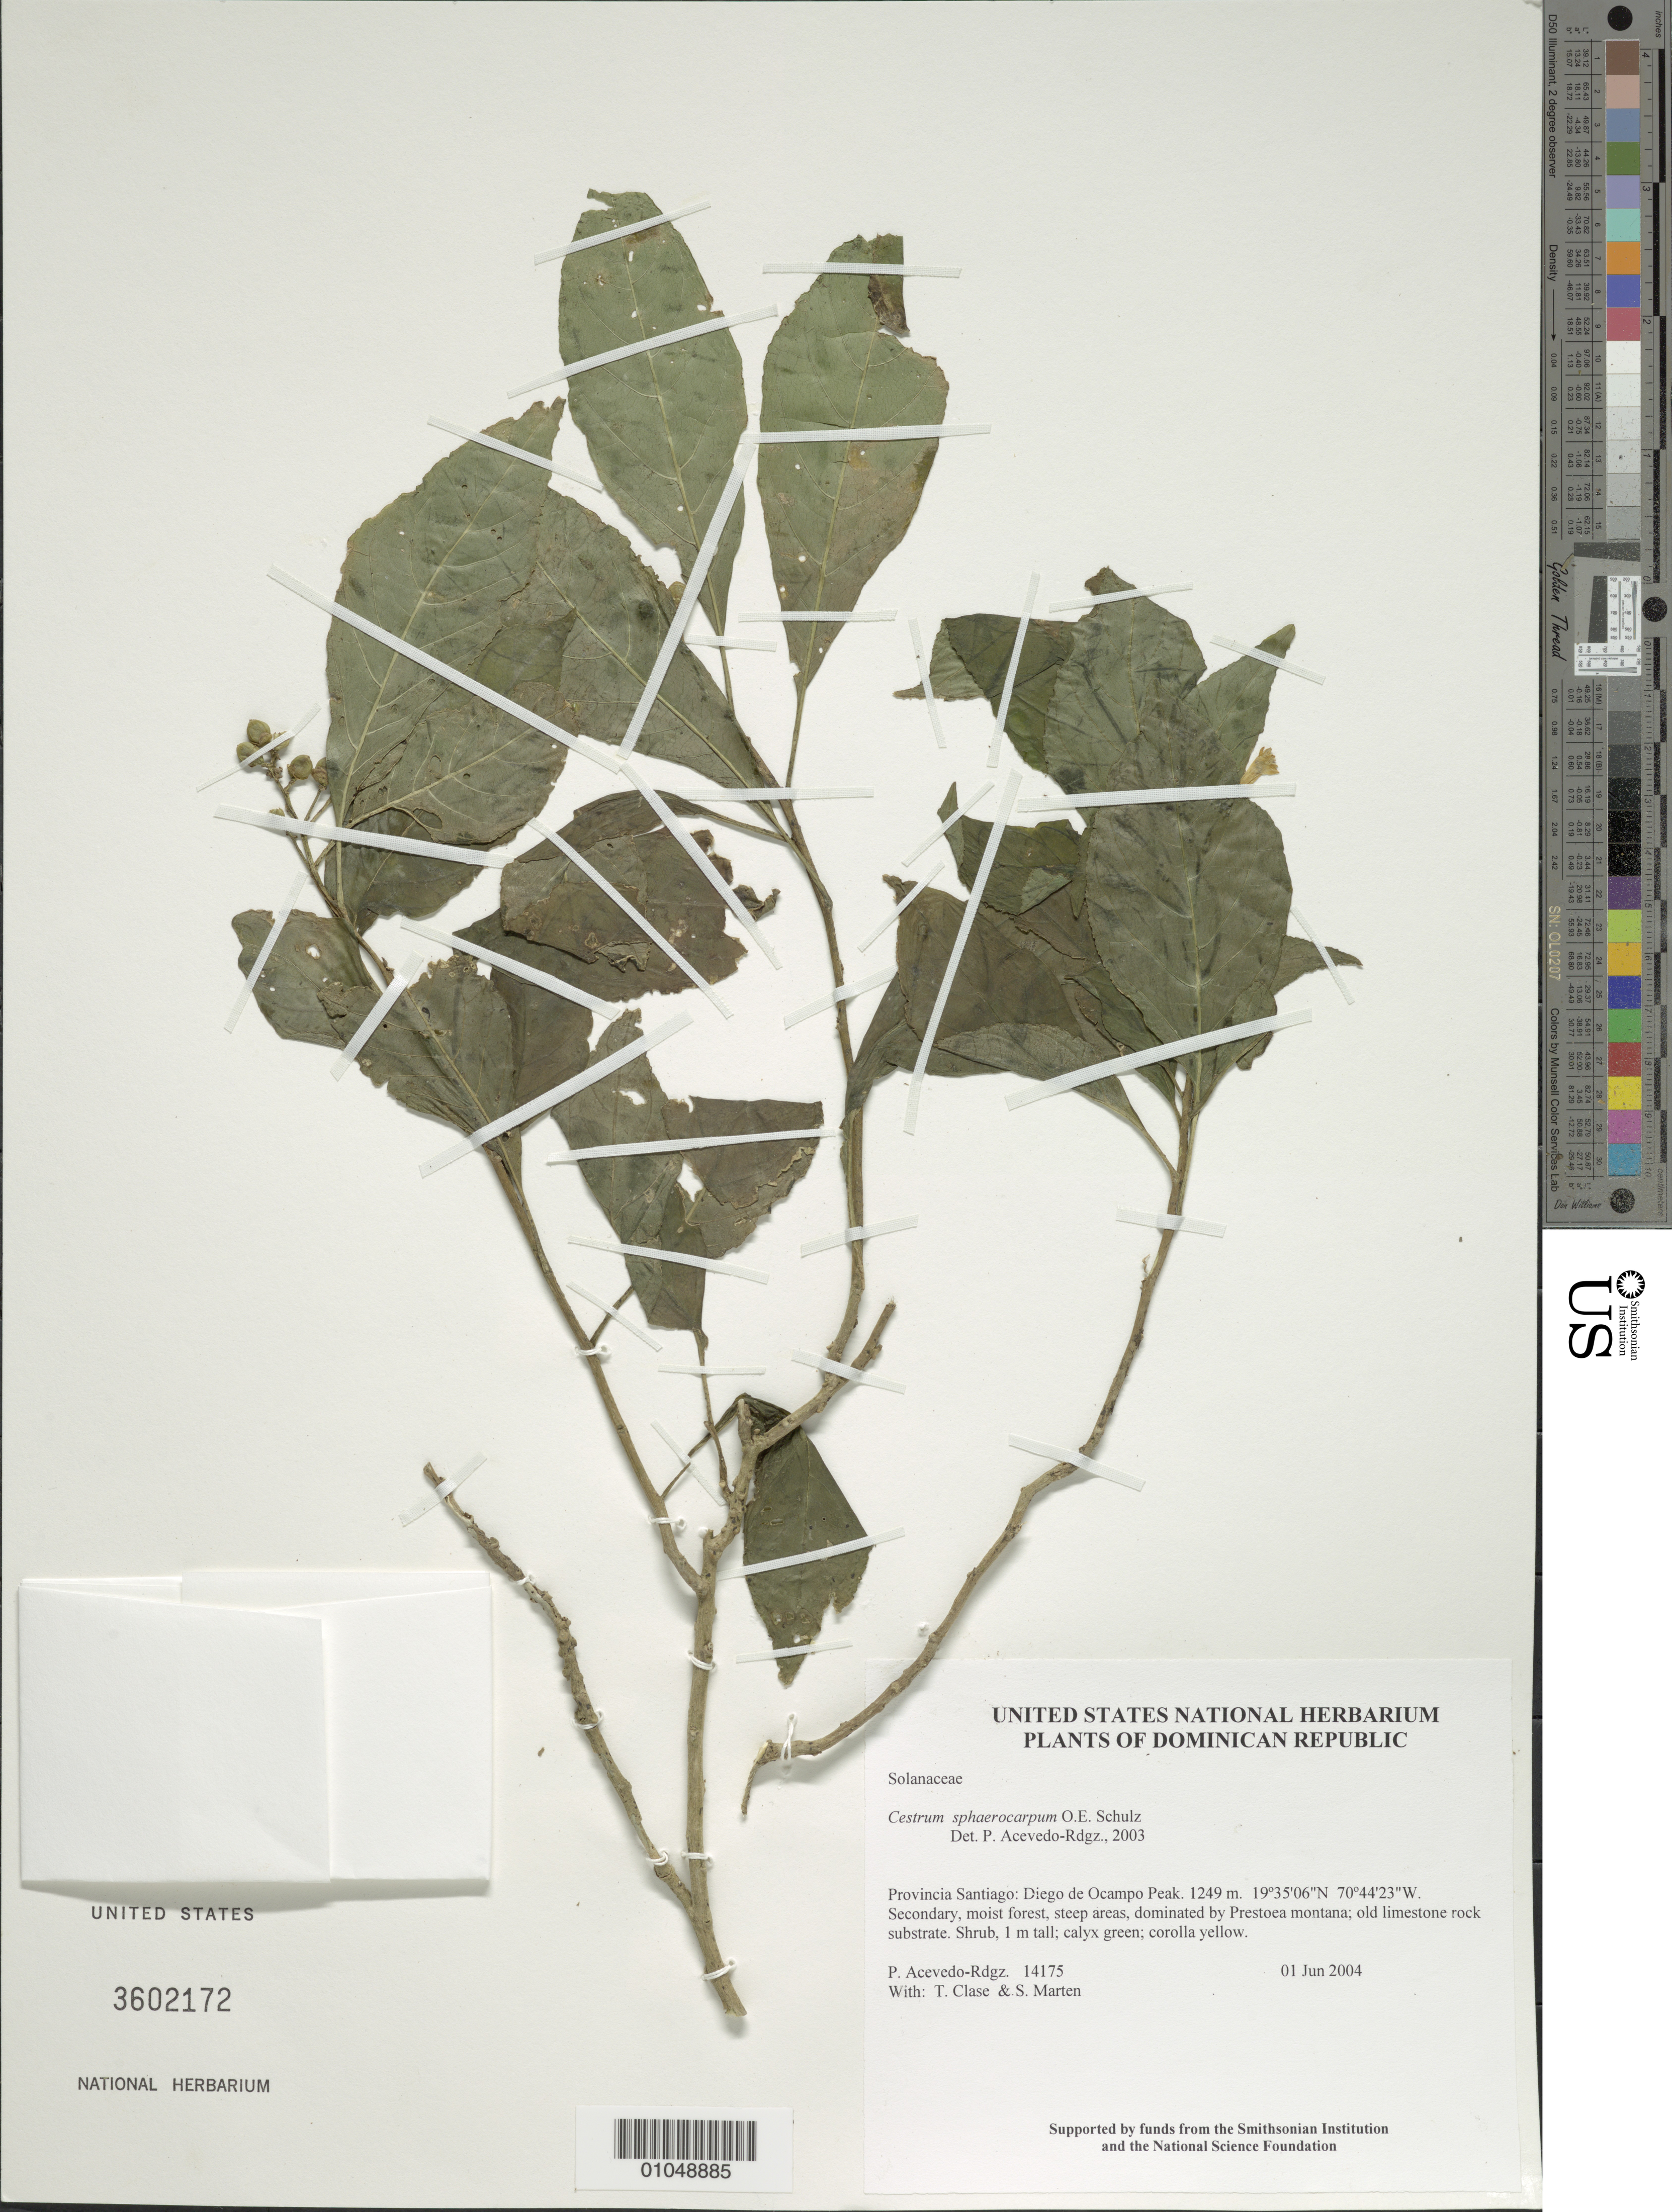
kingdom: Plantae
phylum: Tracheophyta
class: Magnoliopsida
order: Solanales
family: Solanaceae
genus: Cestrum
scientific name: Cestrum sphaerocarpum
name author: O.E. Schulz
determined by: Acevedo-Rodríguez, P., (BOT), Smithsonian Institution - National Museum of Natural History (UNITED STATES)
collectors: P. Acevedo-Rodr., T. Clase & S. Marten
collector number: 14175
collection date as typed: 01 Jun 2004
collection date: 2004-06-01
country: Dominican Republic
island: Hispaniola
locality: Provincia Santiago: Diego de Ocampo Peak.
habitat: Secondary, moist forest, steep areas, dominated by Prestoea montana; old limestone rock substrate.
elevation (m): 1249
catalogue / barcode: US 3602172